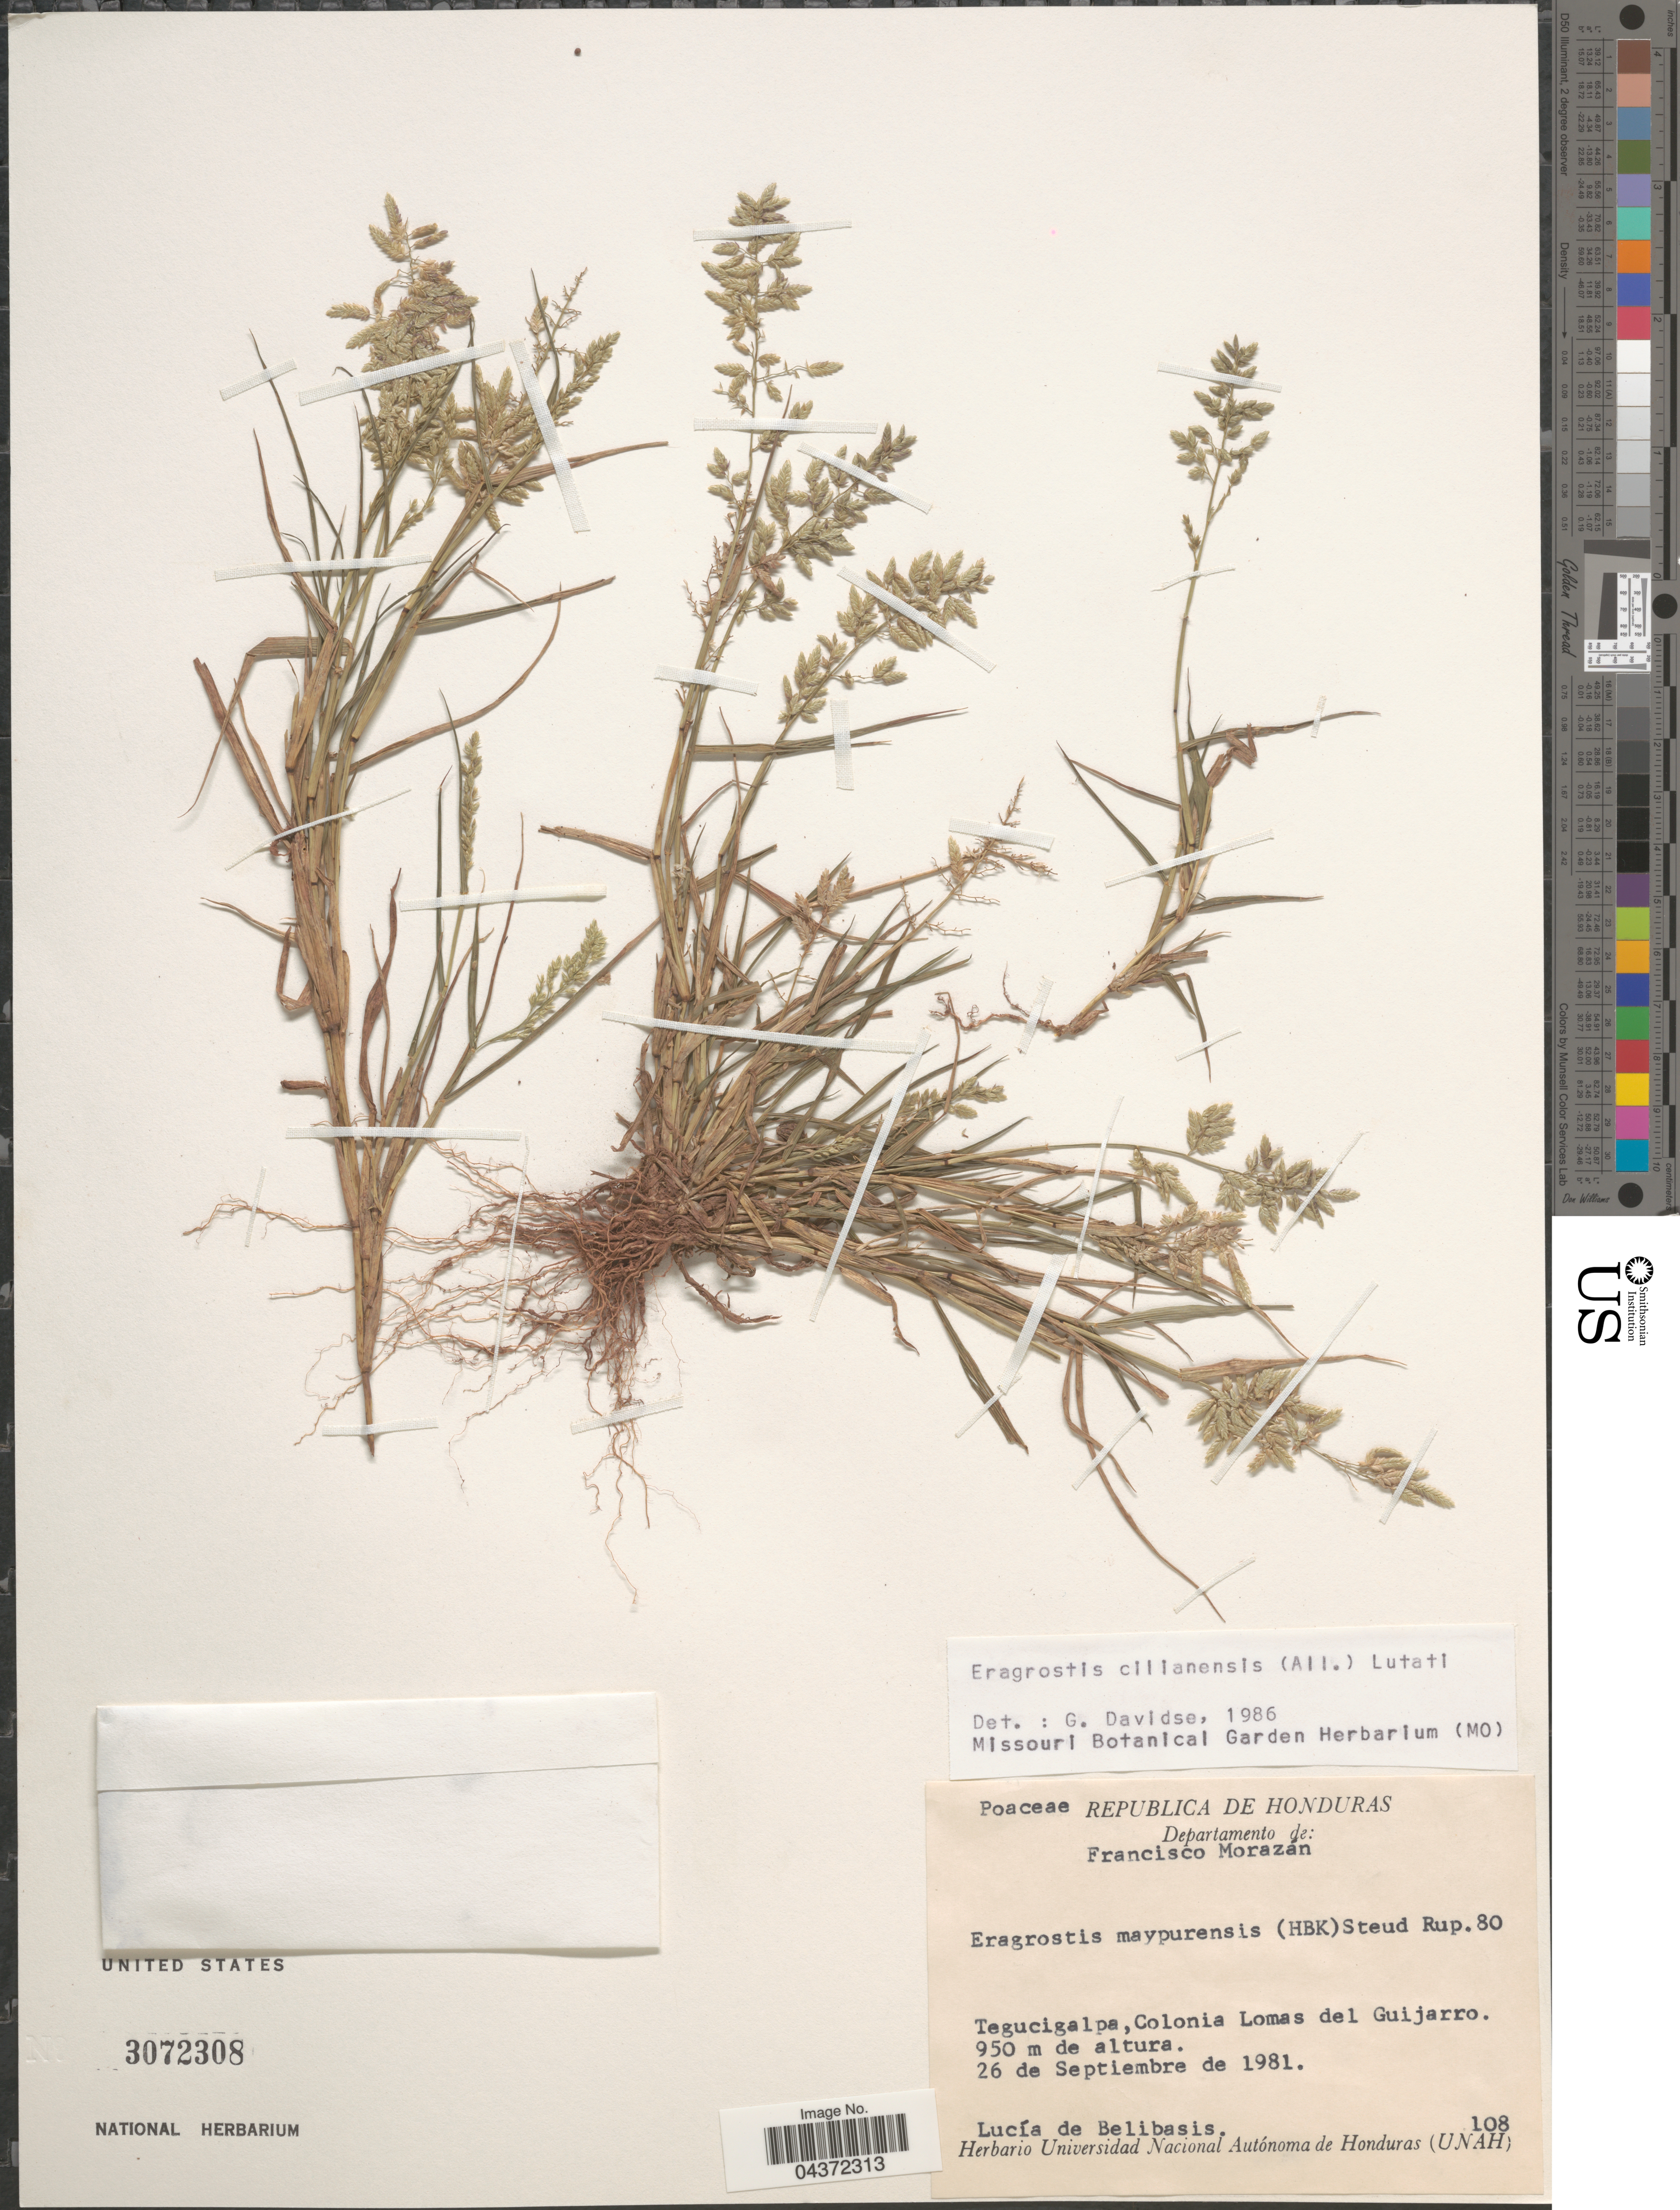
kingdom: Plantae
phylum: Tracheophyta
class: Liliopsida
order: Poales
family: Poaceae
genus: Eragrostis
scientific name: Eragrostis cilianensis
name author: (Bellardi) Vignolo ex Janch.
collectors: L. De Belibasis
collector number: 108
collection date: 1981-09-26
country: Honduras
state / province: Fco. Morazán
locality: Departamento de: Francisco Morazán. Tegucigalpa, Colonia Lomas del Guijarro.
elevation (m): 950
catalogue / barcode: US 3072308